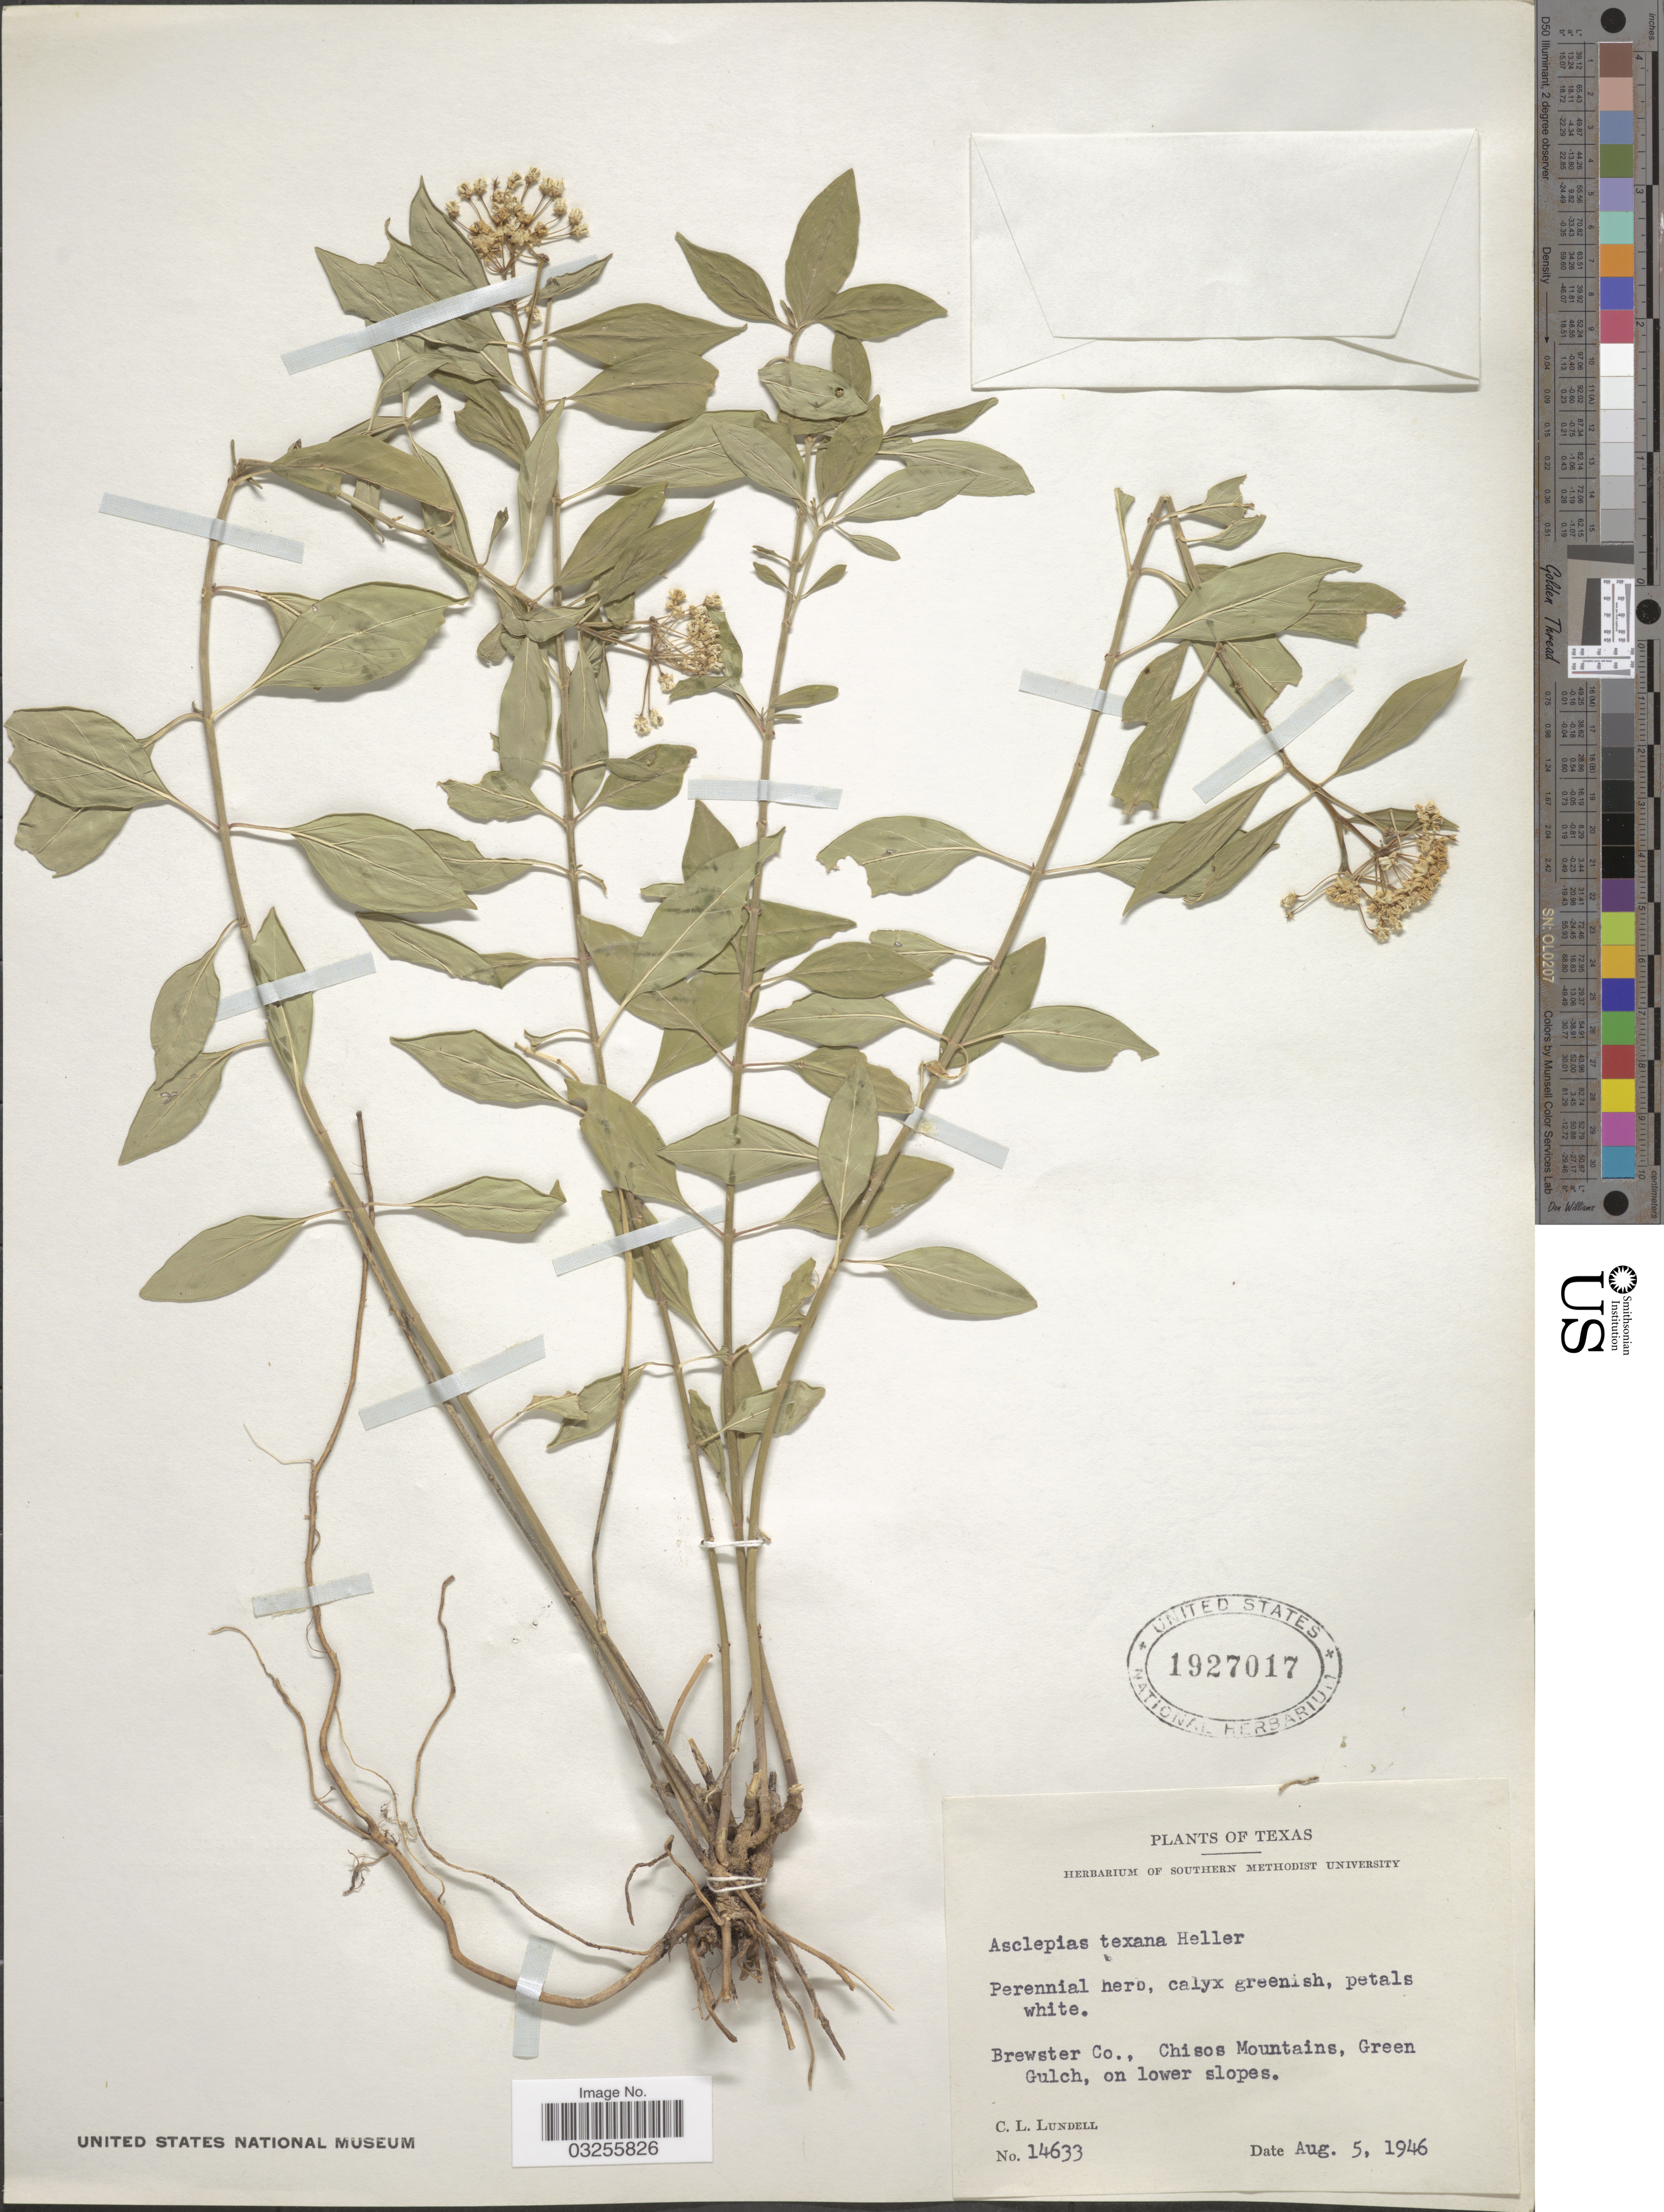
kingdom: Plantae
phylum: Tracheophyta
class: Magnoliopsida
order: Gentianales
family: Apocynaceae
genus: Asclepias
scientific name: Asclepias texana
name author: A. Heller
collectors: C. L. Lundell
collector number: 14633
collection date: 1946-08-05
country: United States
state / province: Texas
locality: Brewster Co., Chisos Mountains, Green Gulch.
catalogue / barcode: US 1927017